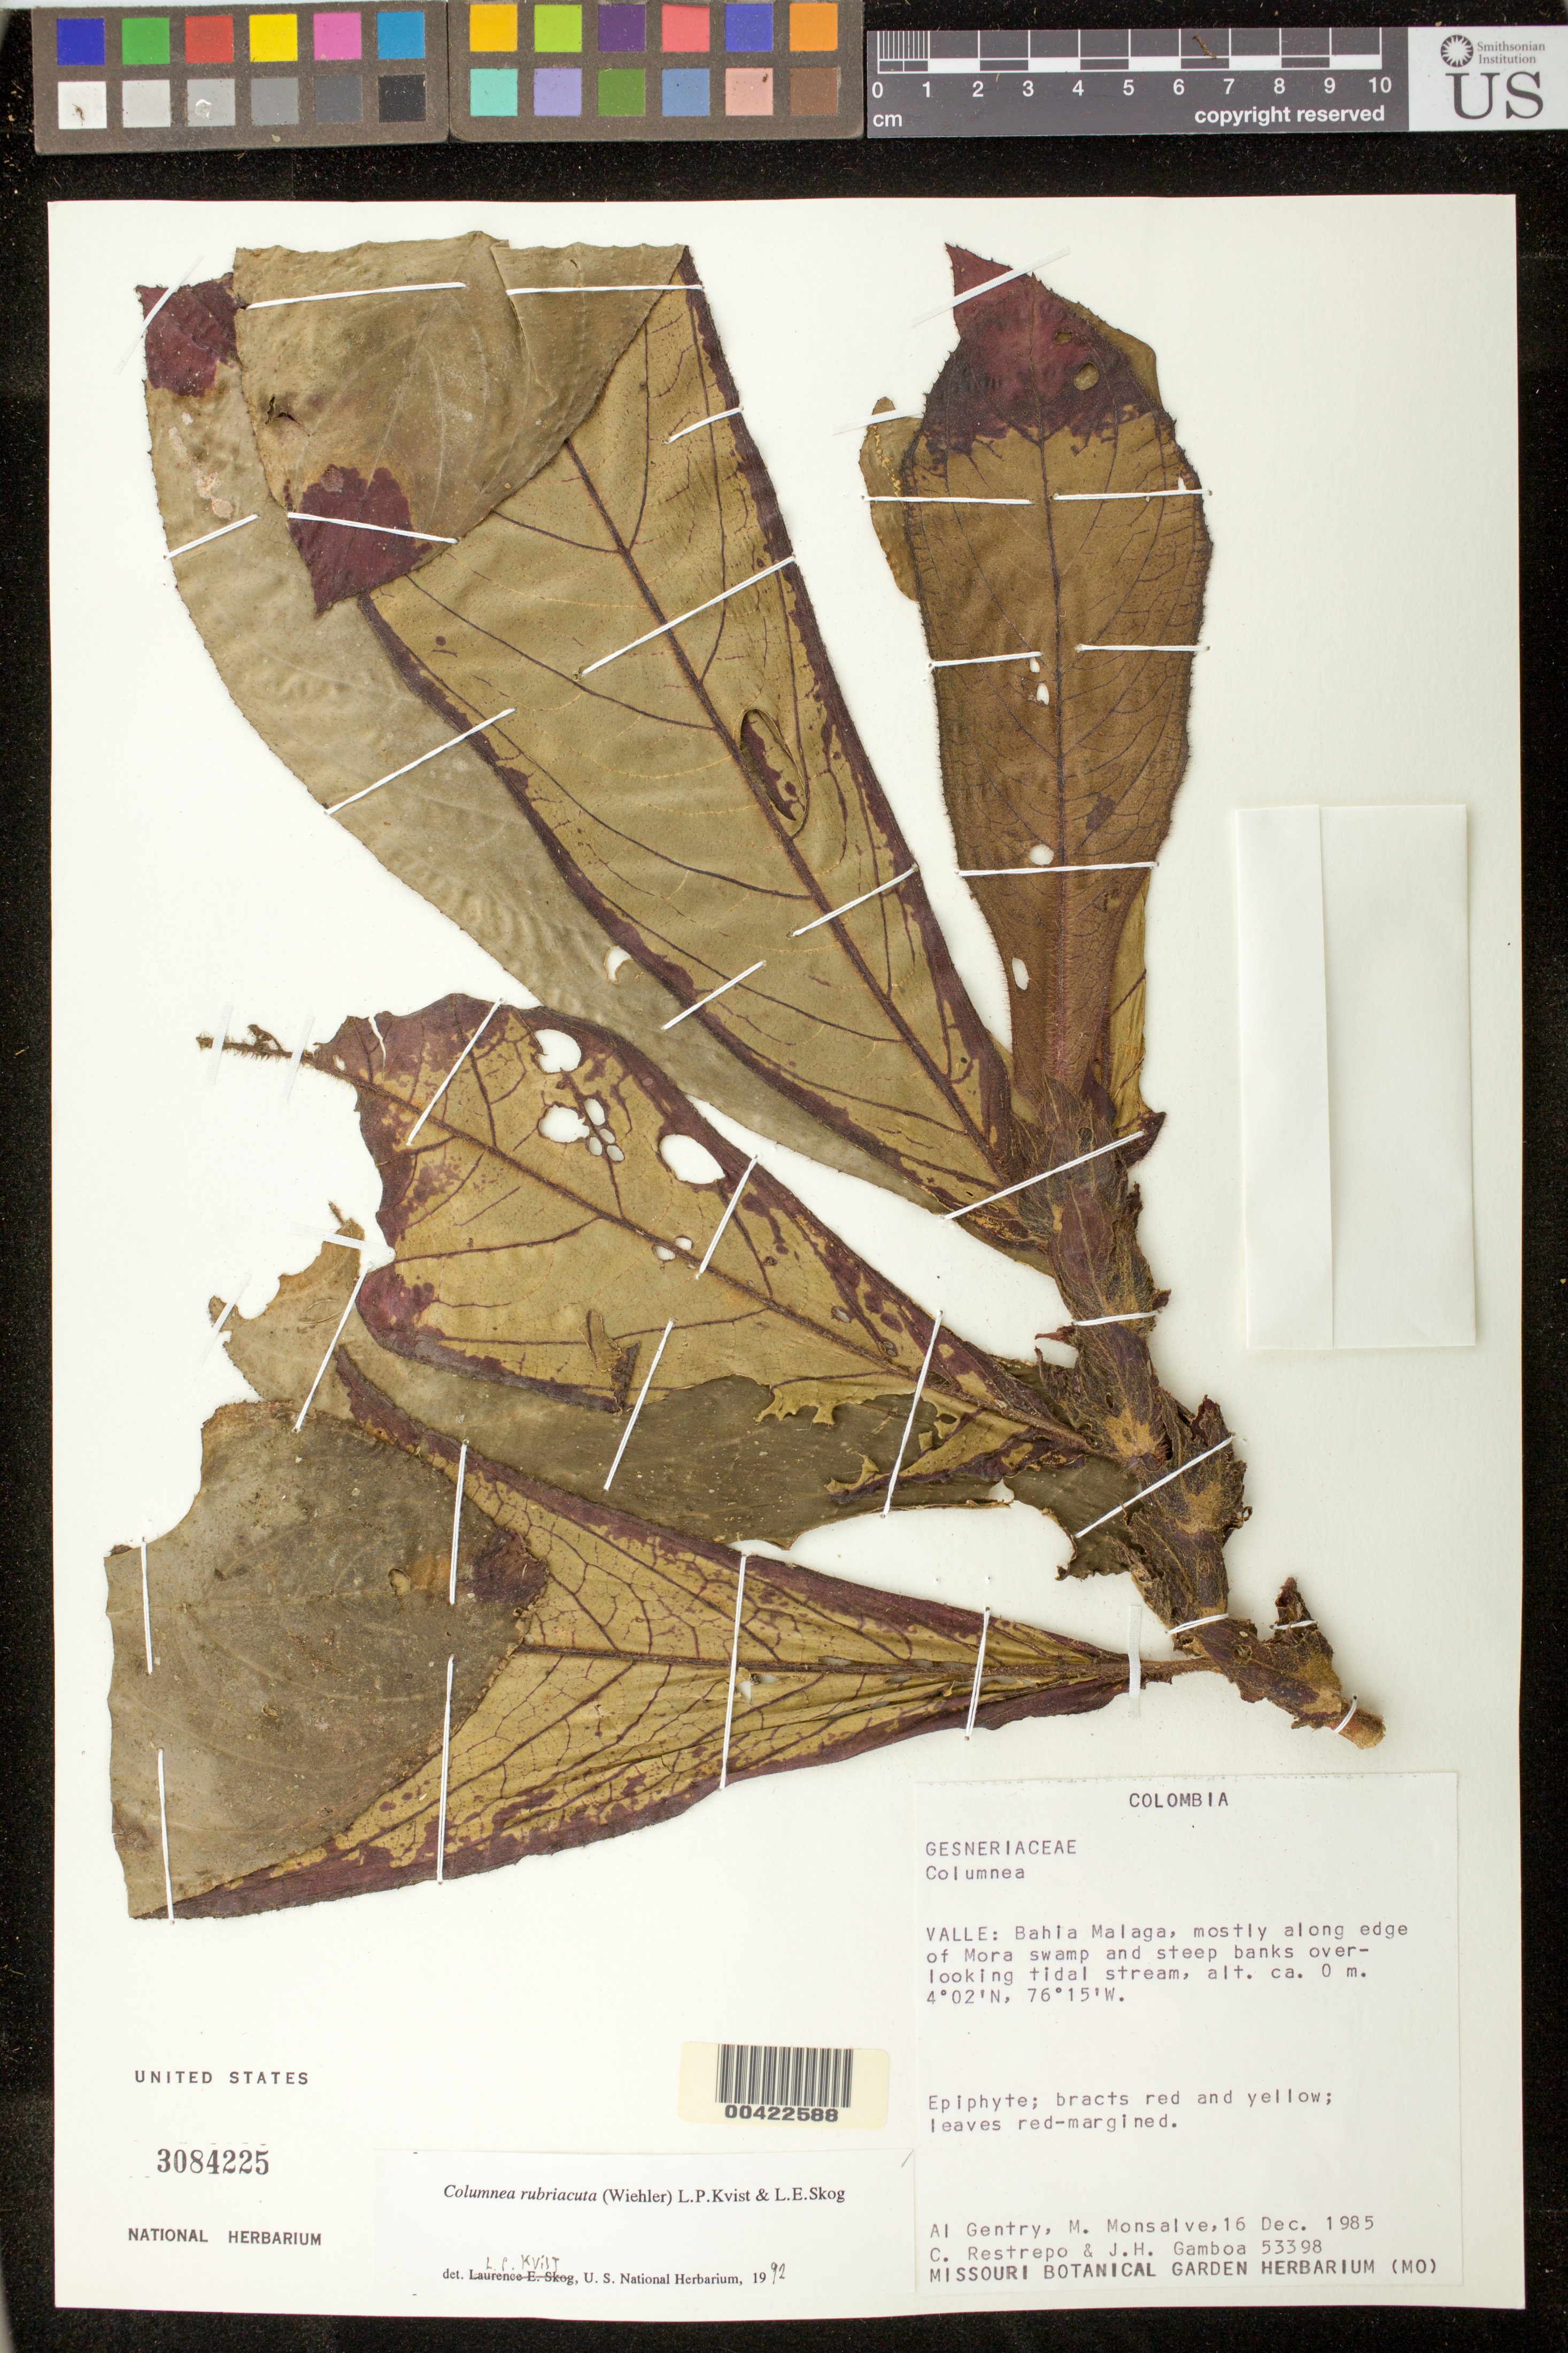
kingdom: Plantae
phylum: Tracheophyta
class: Magnoliopsida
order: Lamiales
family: Gesneriaceae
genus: Columnea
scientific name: Columnea rubriacuta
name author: (Wiehler) L.P. Kvist & L.E. Skog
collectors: A. H. Gentry, M. Monsalve, C. Restrepo & J. Gamboa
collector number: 53398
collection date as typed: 16 Dec 1985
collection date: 1985-12-16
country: Colombia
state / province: Valle del Cauca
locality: Bahia Malaga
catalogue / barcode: US 3084225